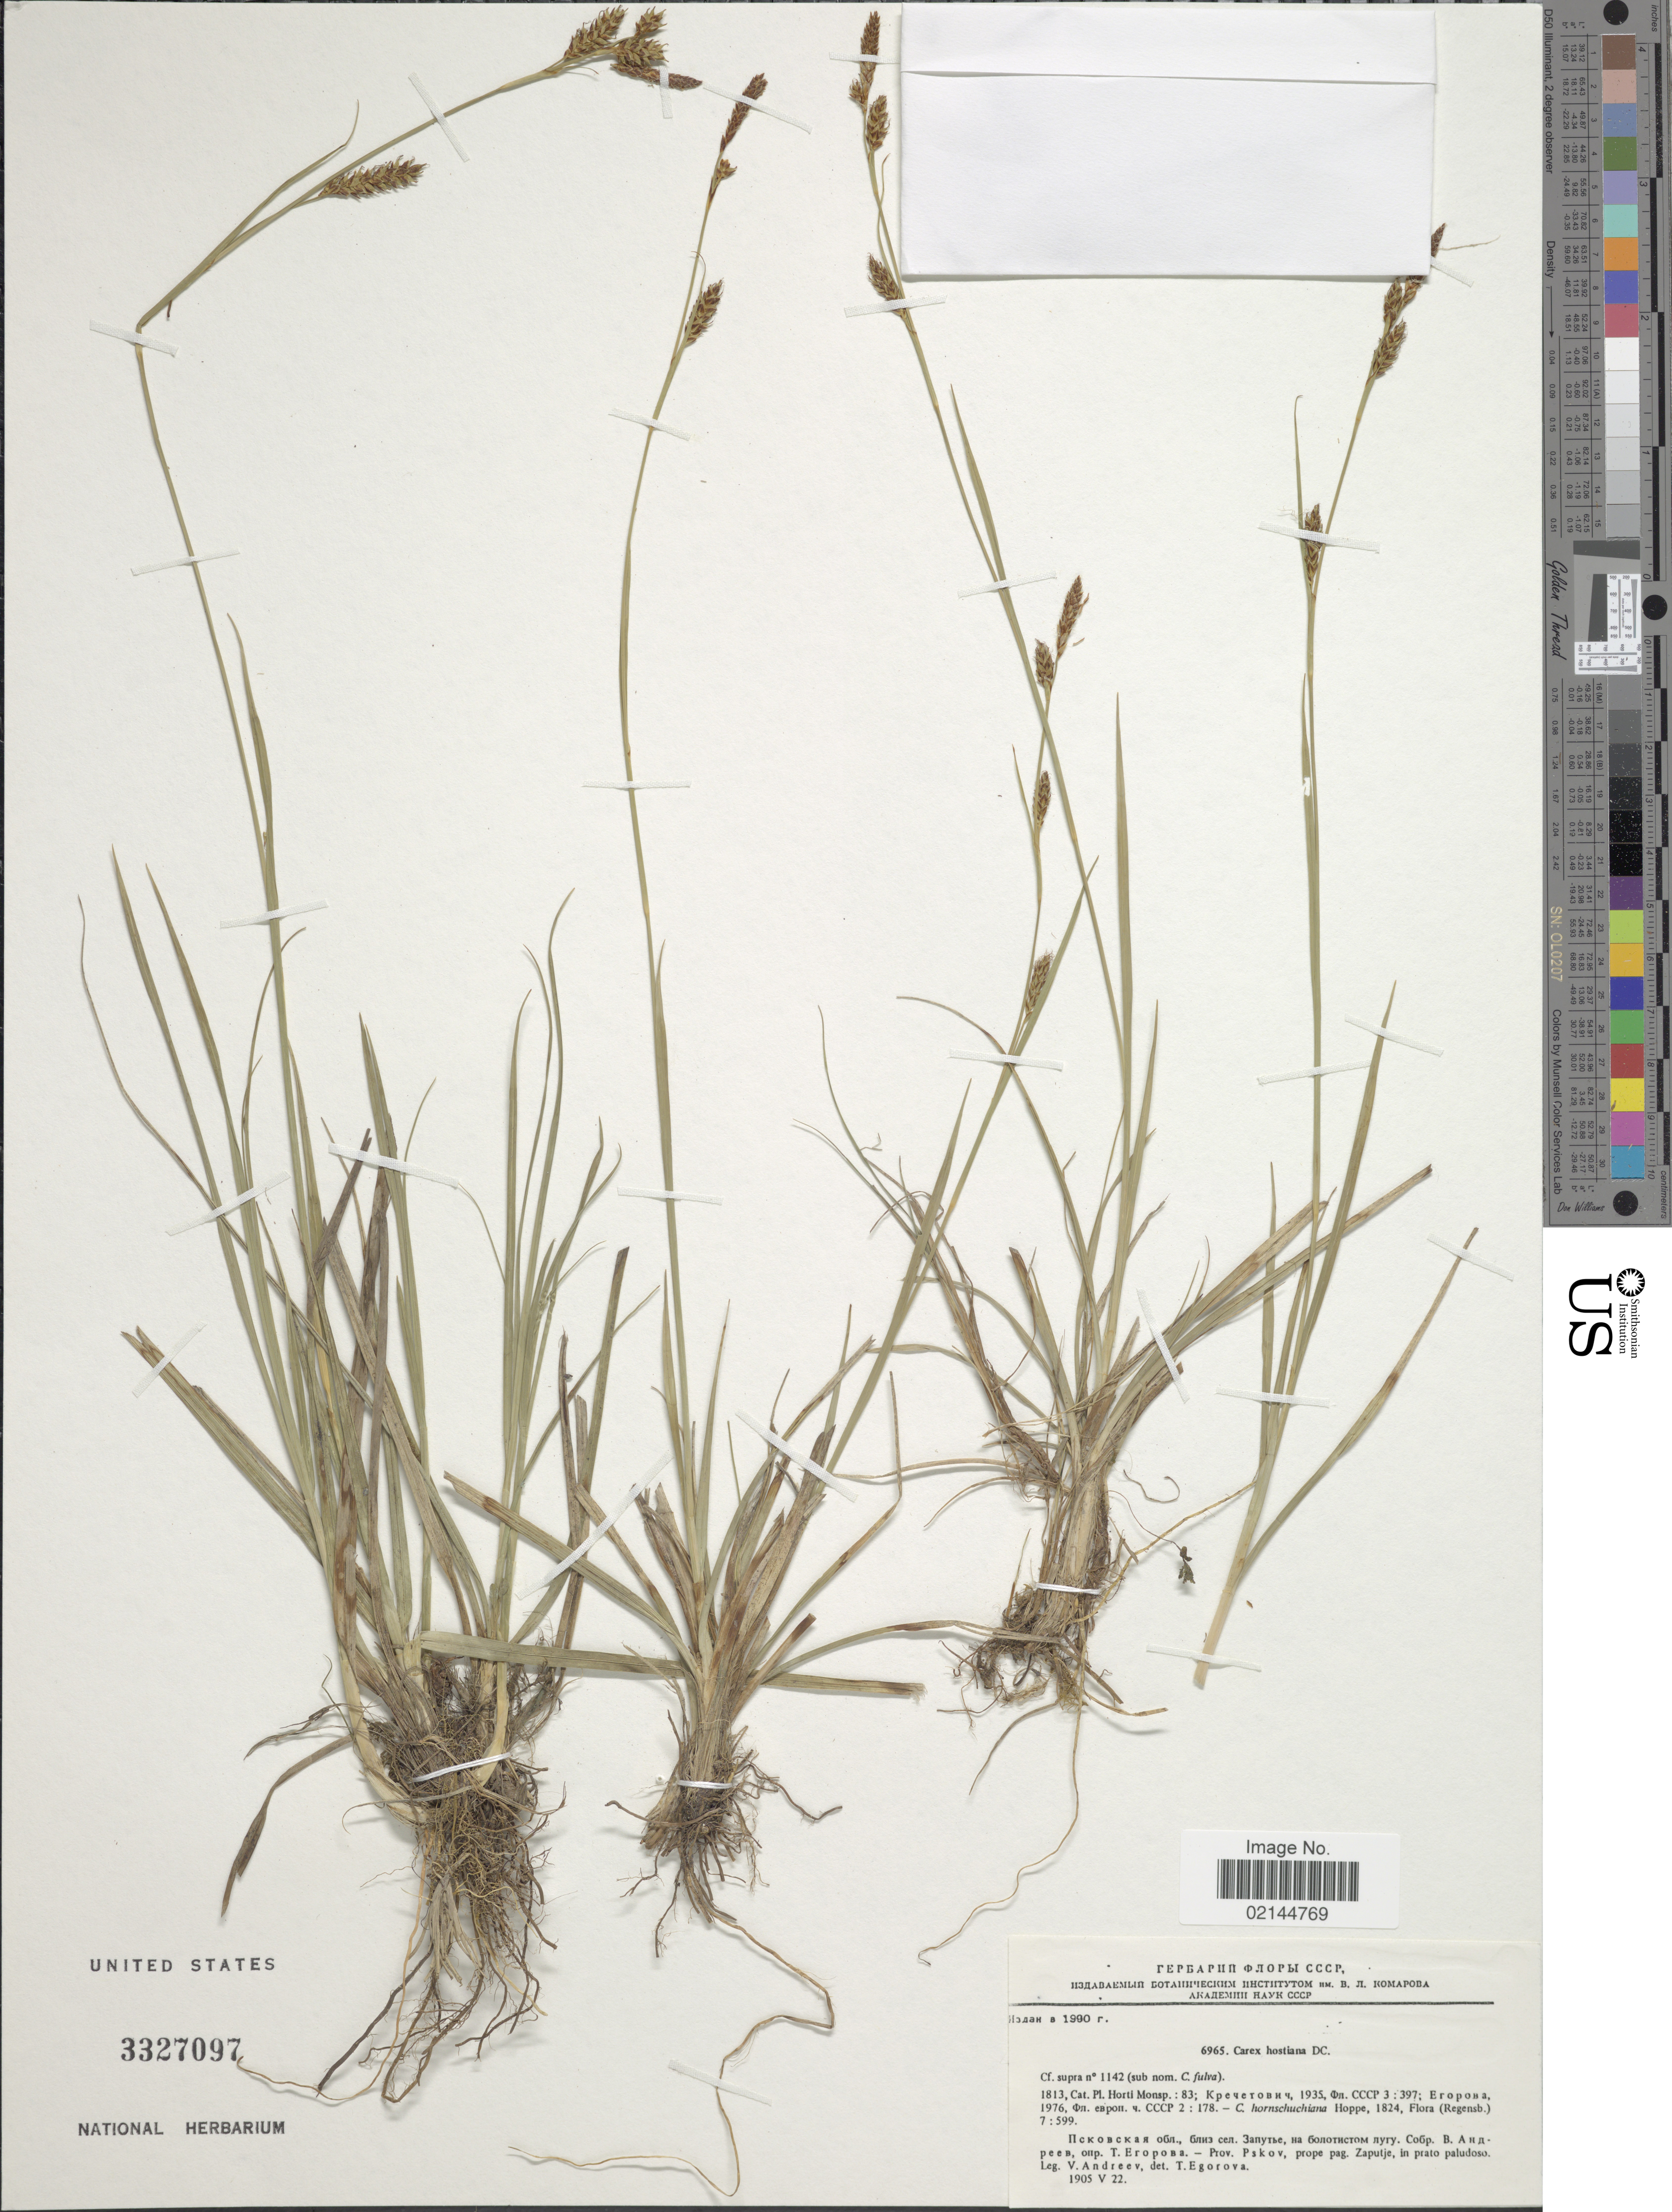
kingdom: Plantae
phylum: Tracheophyta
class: Liliopsida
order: Poales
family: Cyperaceae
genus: Carex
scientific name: Carex hostiana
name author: DC.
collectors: V. Andreev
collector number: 6965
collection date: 1905-05-22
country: Russian Federation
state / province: Pskov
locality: X - Prov. Pskov, prope pag. Zaputje, in prato paludoso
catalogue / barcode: US 3327097